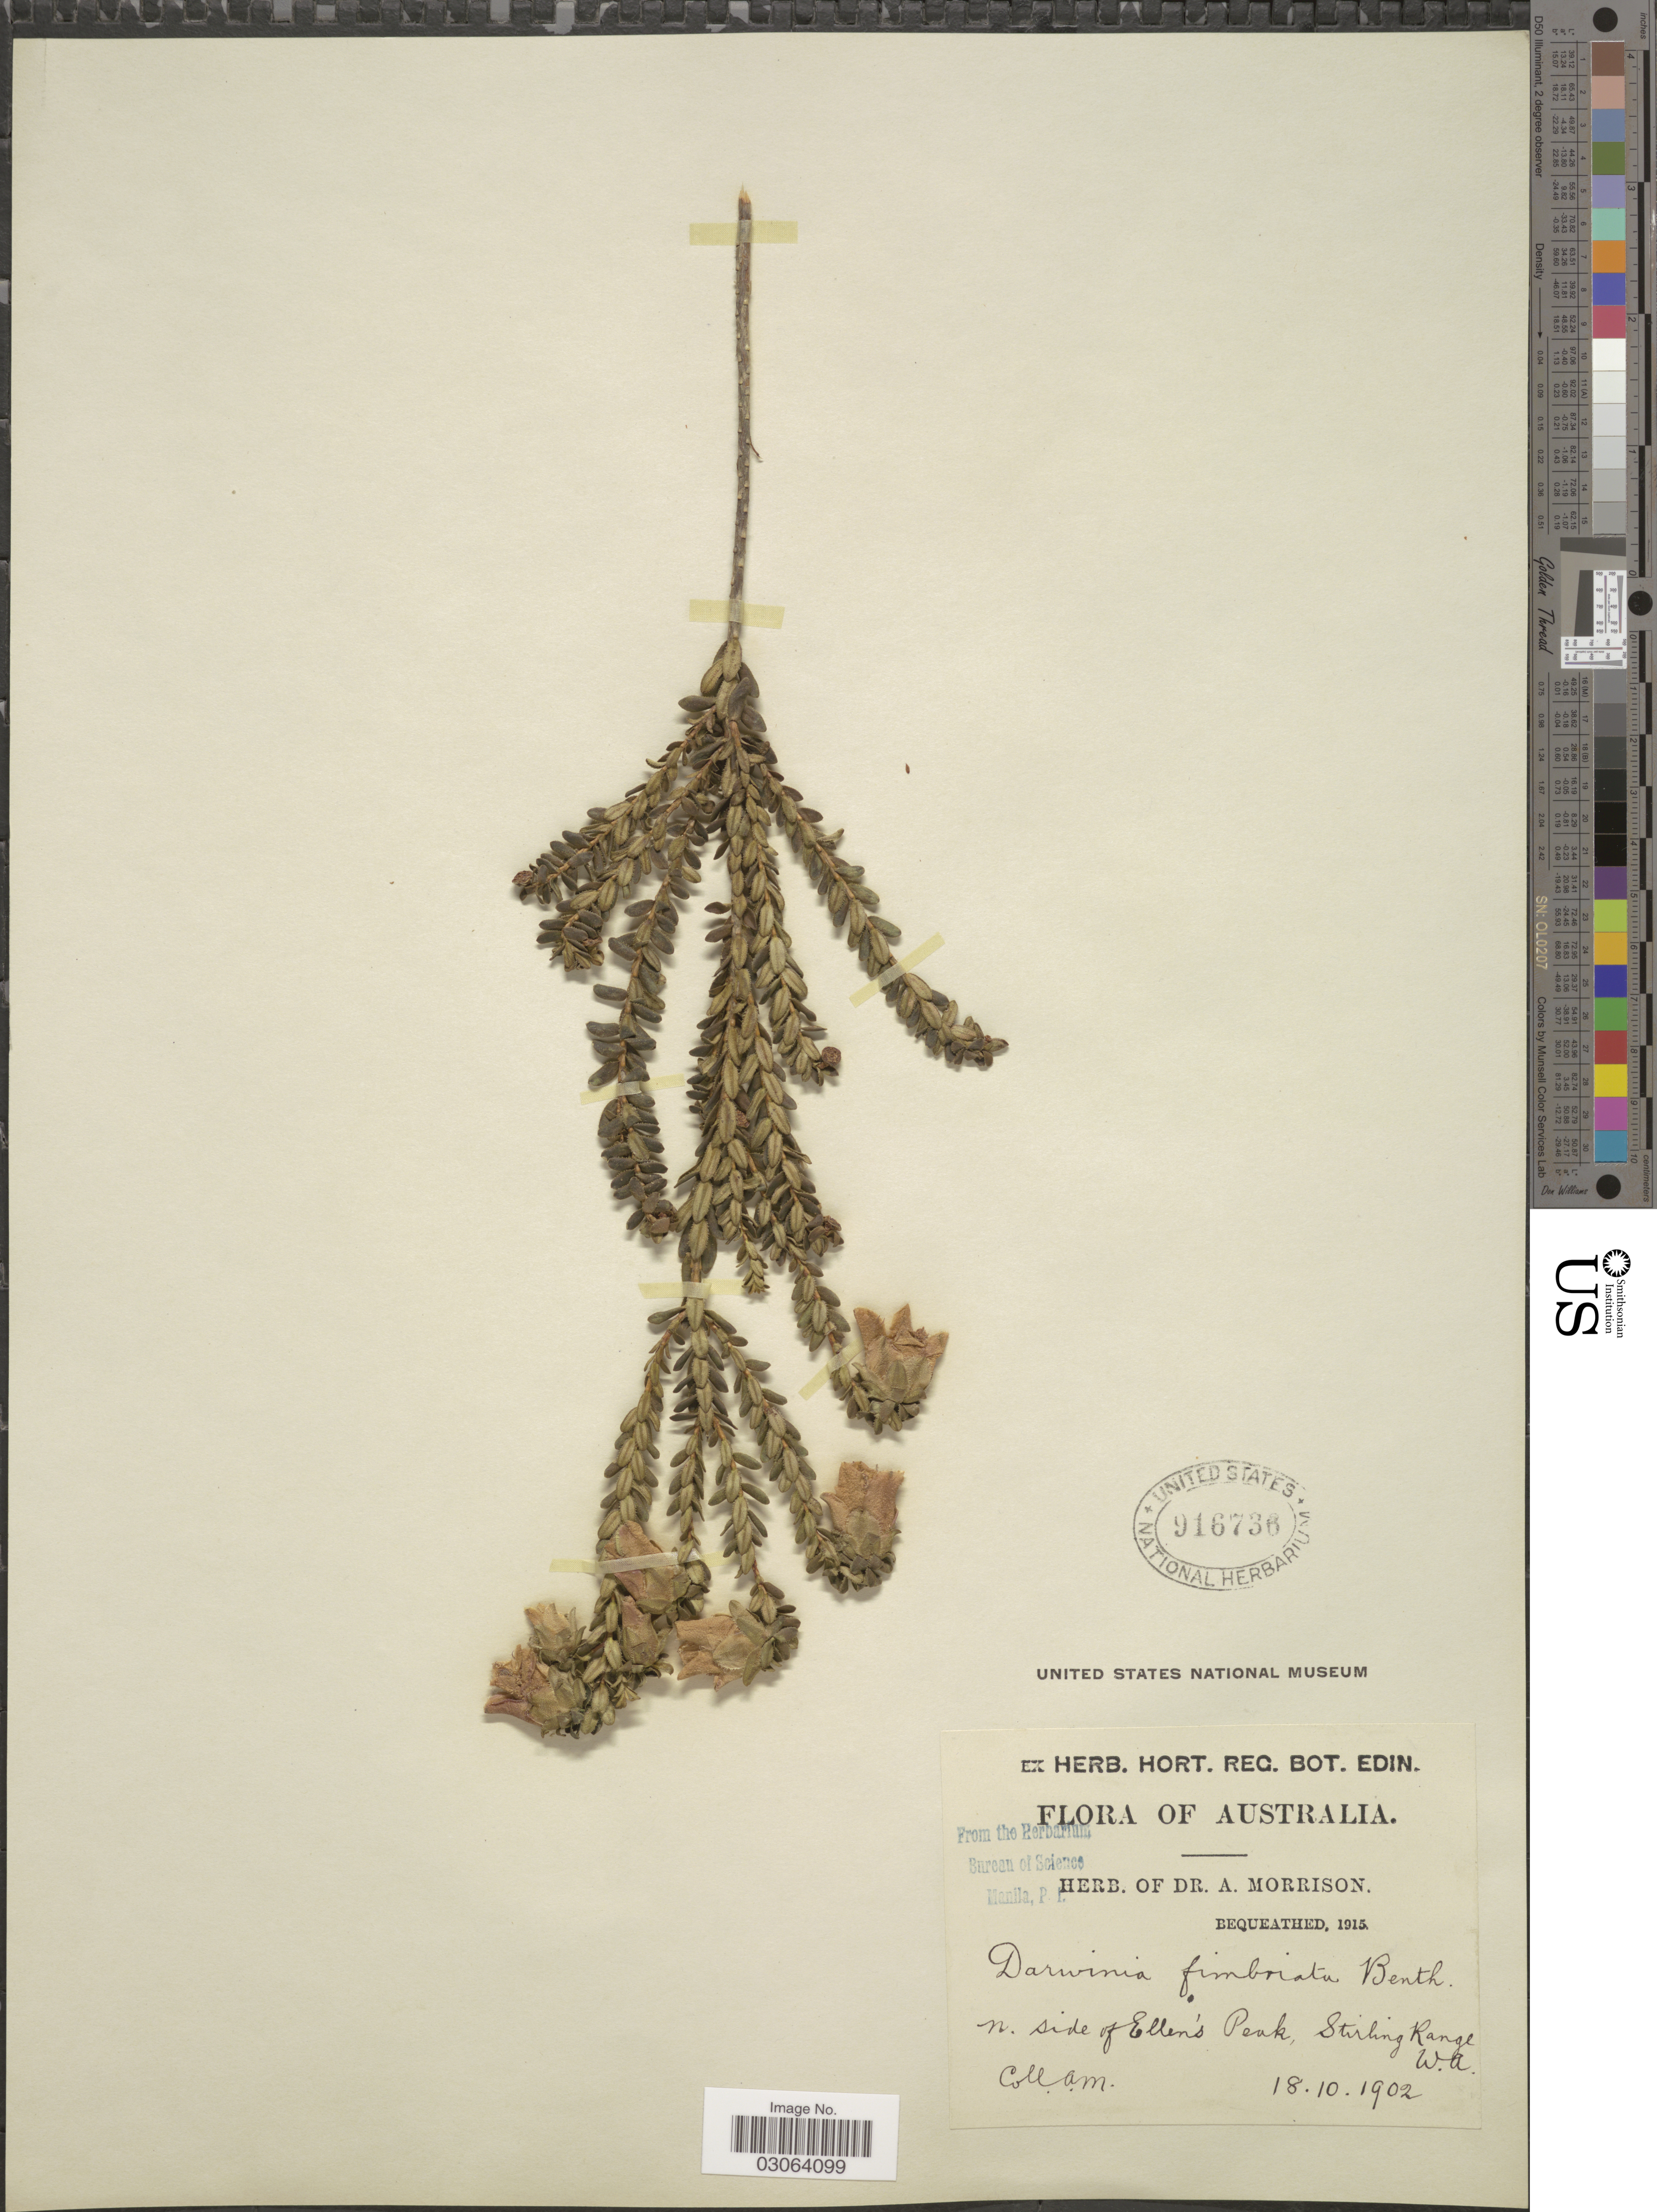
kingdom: Plantae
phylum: Tracheophyta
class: Magnoliopsida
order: Myrtales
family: Myrtaceae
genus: Darwinia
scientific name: Darwinia fimbriata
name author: (Kippist) Benth.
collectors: A. Morrison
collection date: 1902-10-18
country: Australia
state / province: Western Australia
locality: N. side of Ellen's peak, Stirling Range, W. A.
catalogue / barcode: US 916736